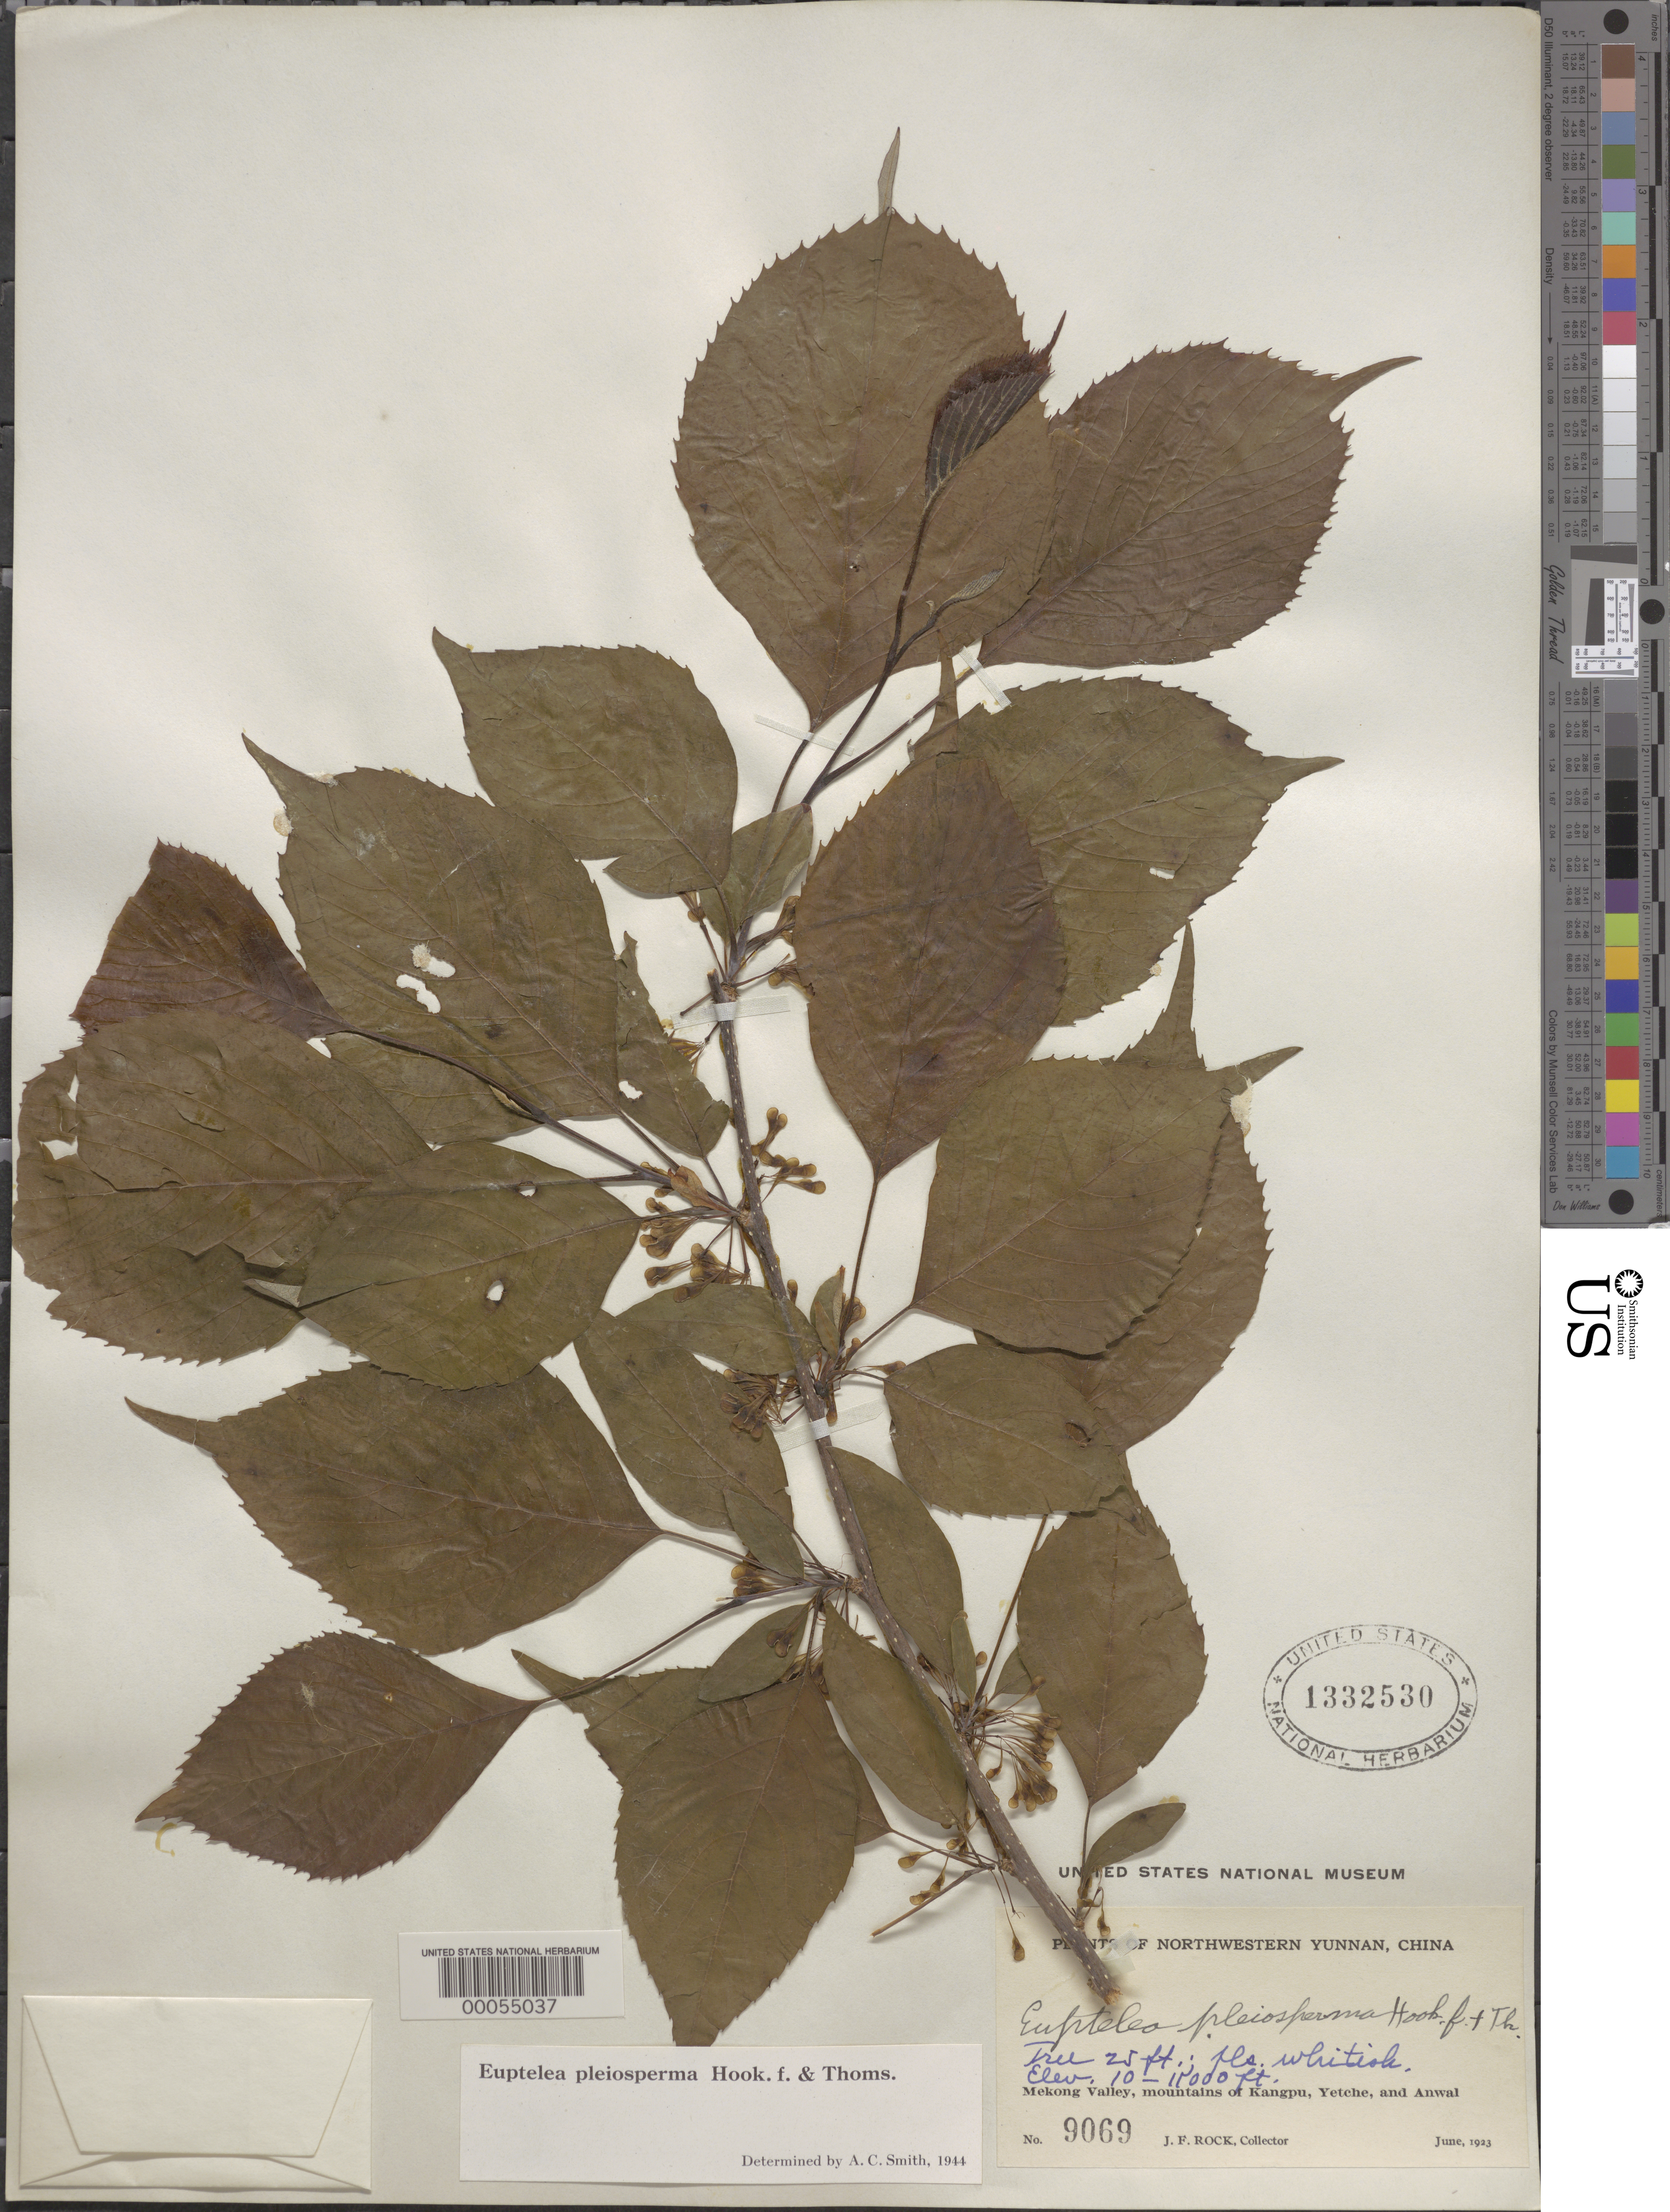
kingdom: Plantae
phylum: Tracheophyta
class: Magnoliopsida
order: Ranunculales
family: Eupteleaceae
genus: Euptelea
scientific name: Euptelea pleiosperma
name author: Hook. f. & Thomson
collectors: J. F. Rock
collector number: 9069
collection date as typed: Jun 1923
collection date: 1923-06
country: China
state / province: Yunnan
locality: Northwestern yunnan: mekong valley, mountains of kangpu, yetche, and anwai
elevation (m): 3048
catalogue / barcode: US 1332530